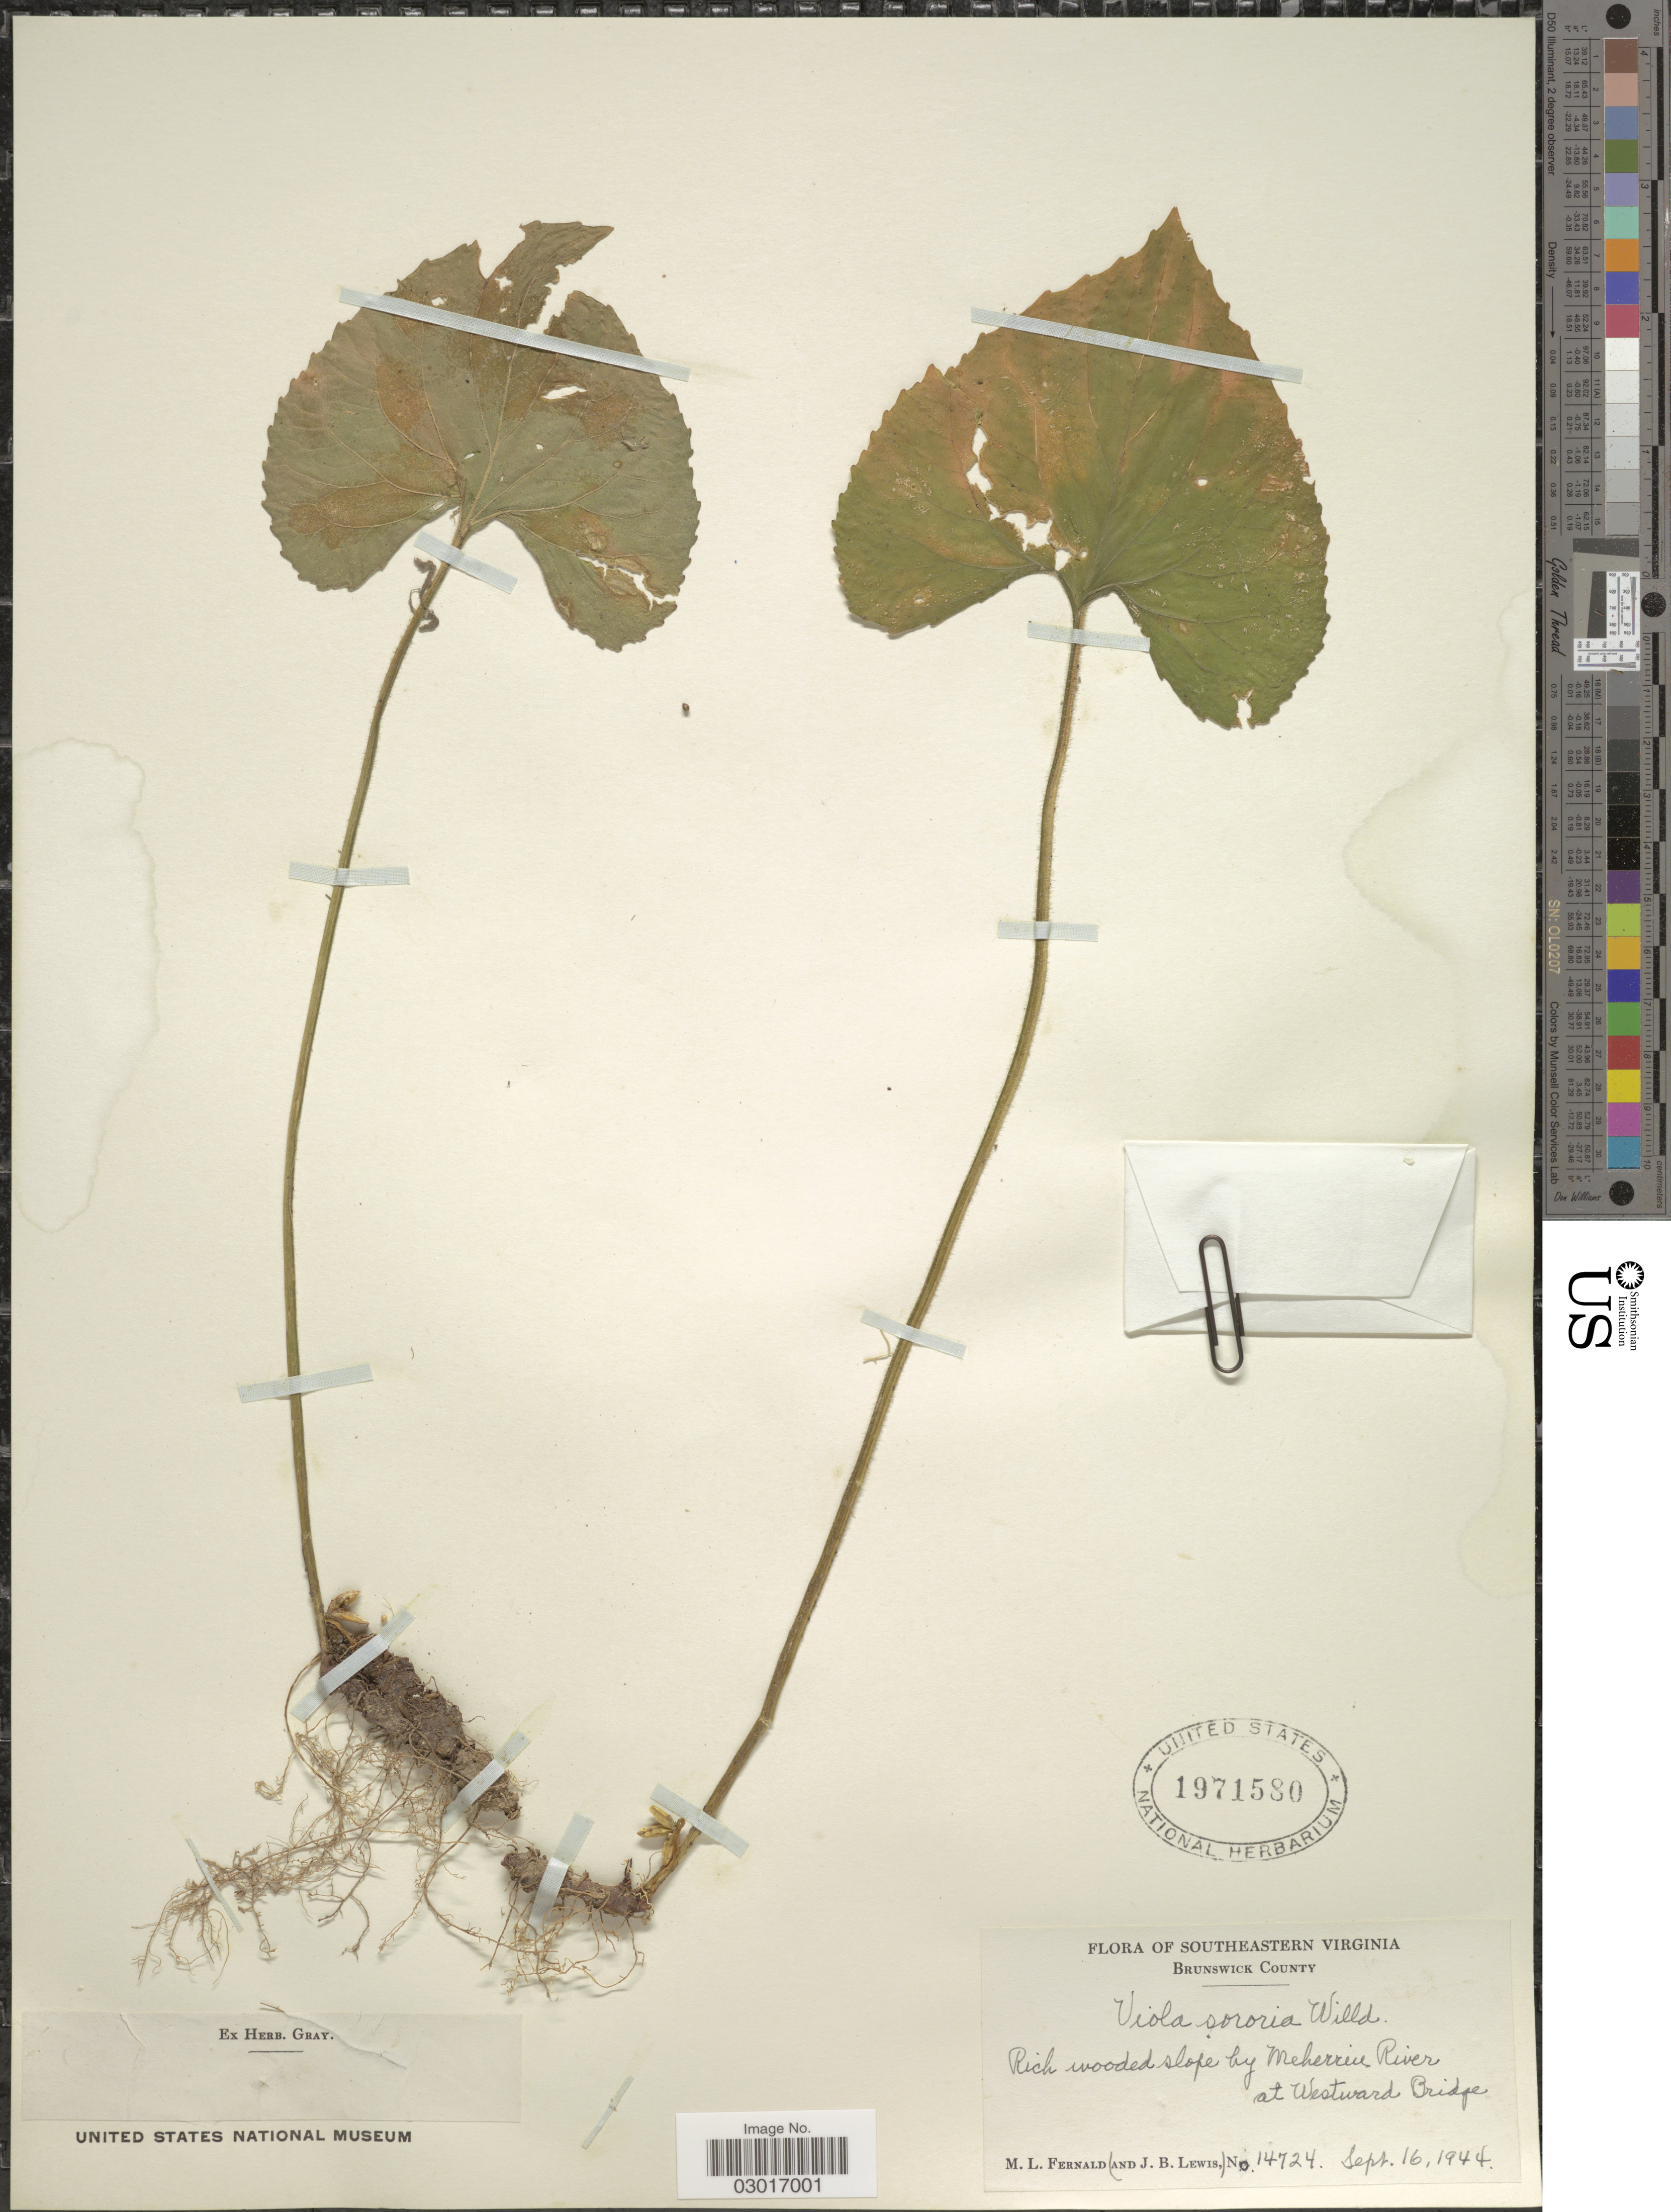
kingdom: Plantae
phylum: Tracheophyta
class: Magnoliopsida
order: Malpighiales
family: Violaceae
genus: Viola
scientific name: Viola sororia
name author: Willd.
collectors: M. L. Fernald & J. B. Lewis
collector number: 14724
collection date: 1944-09-16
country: United States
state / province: Virginia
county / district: Brunswick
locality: Southeastern Virginia, Brunswick County, Rich wooded slope by Meherriu River at Westward Bridge.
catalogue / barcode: US 1971580